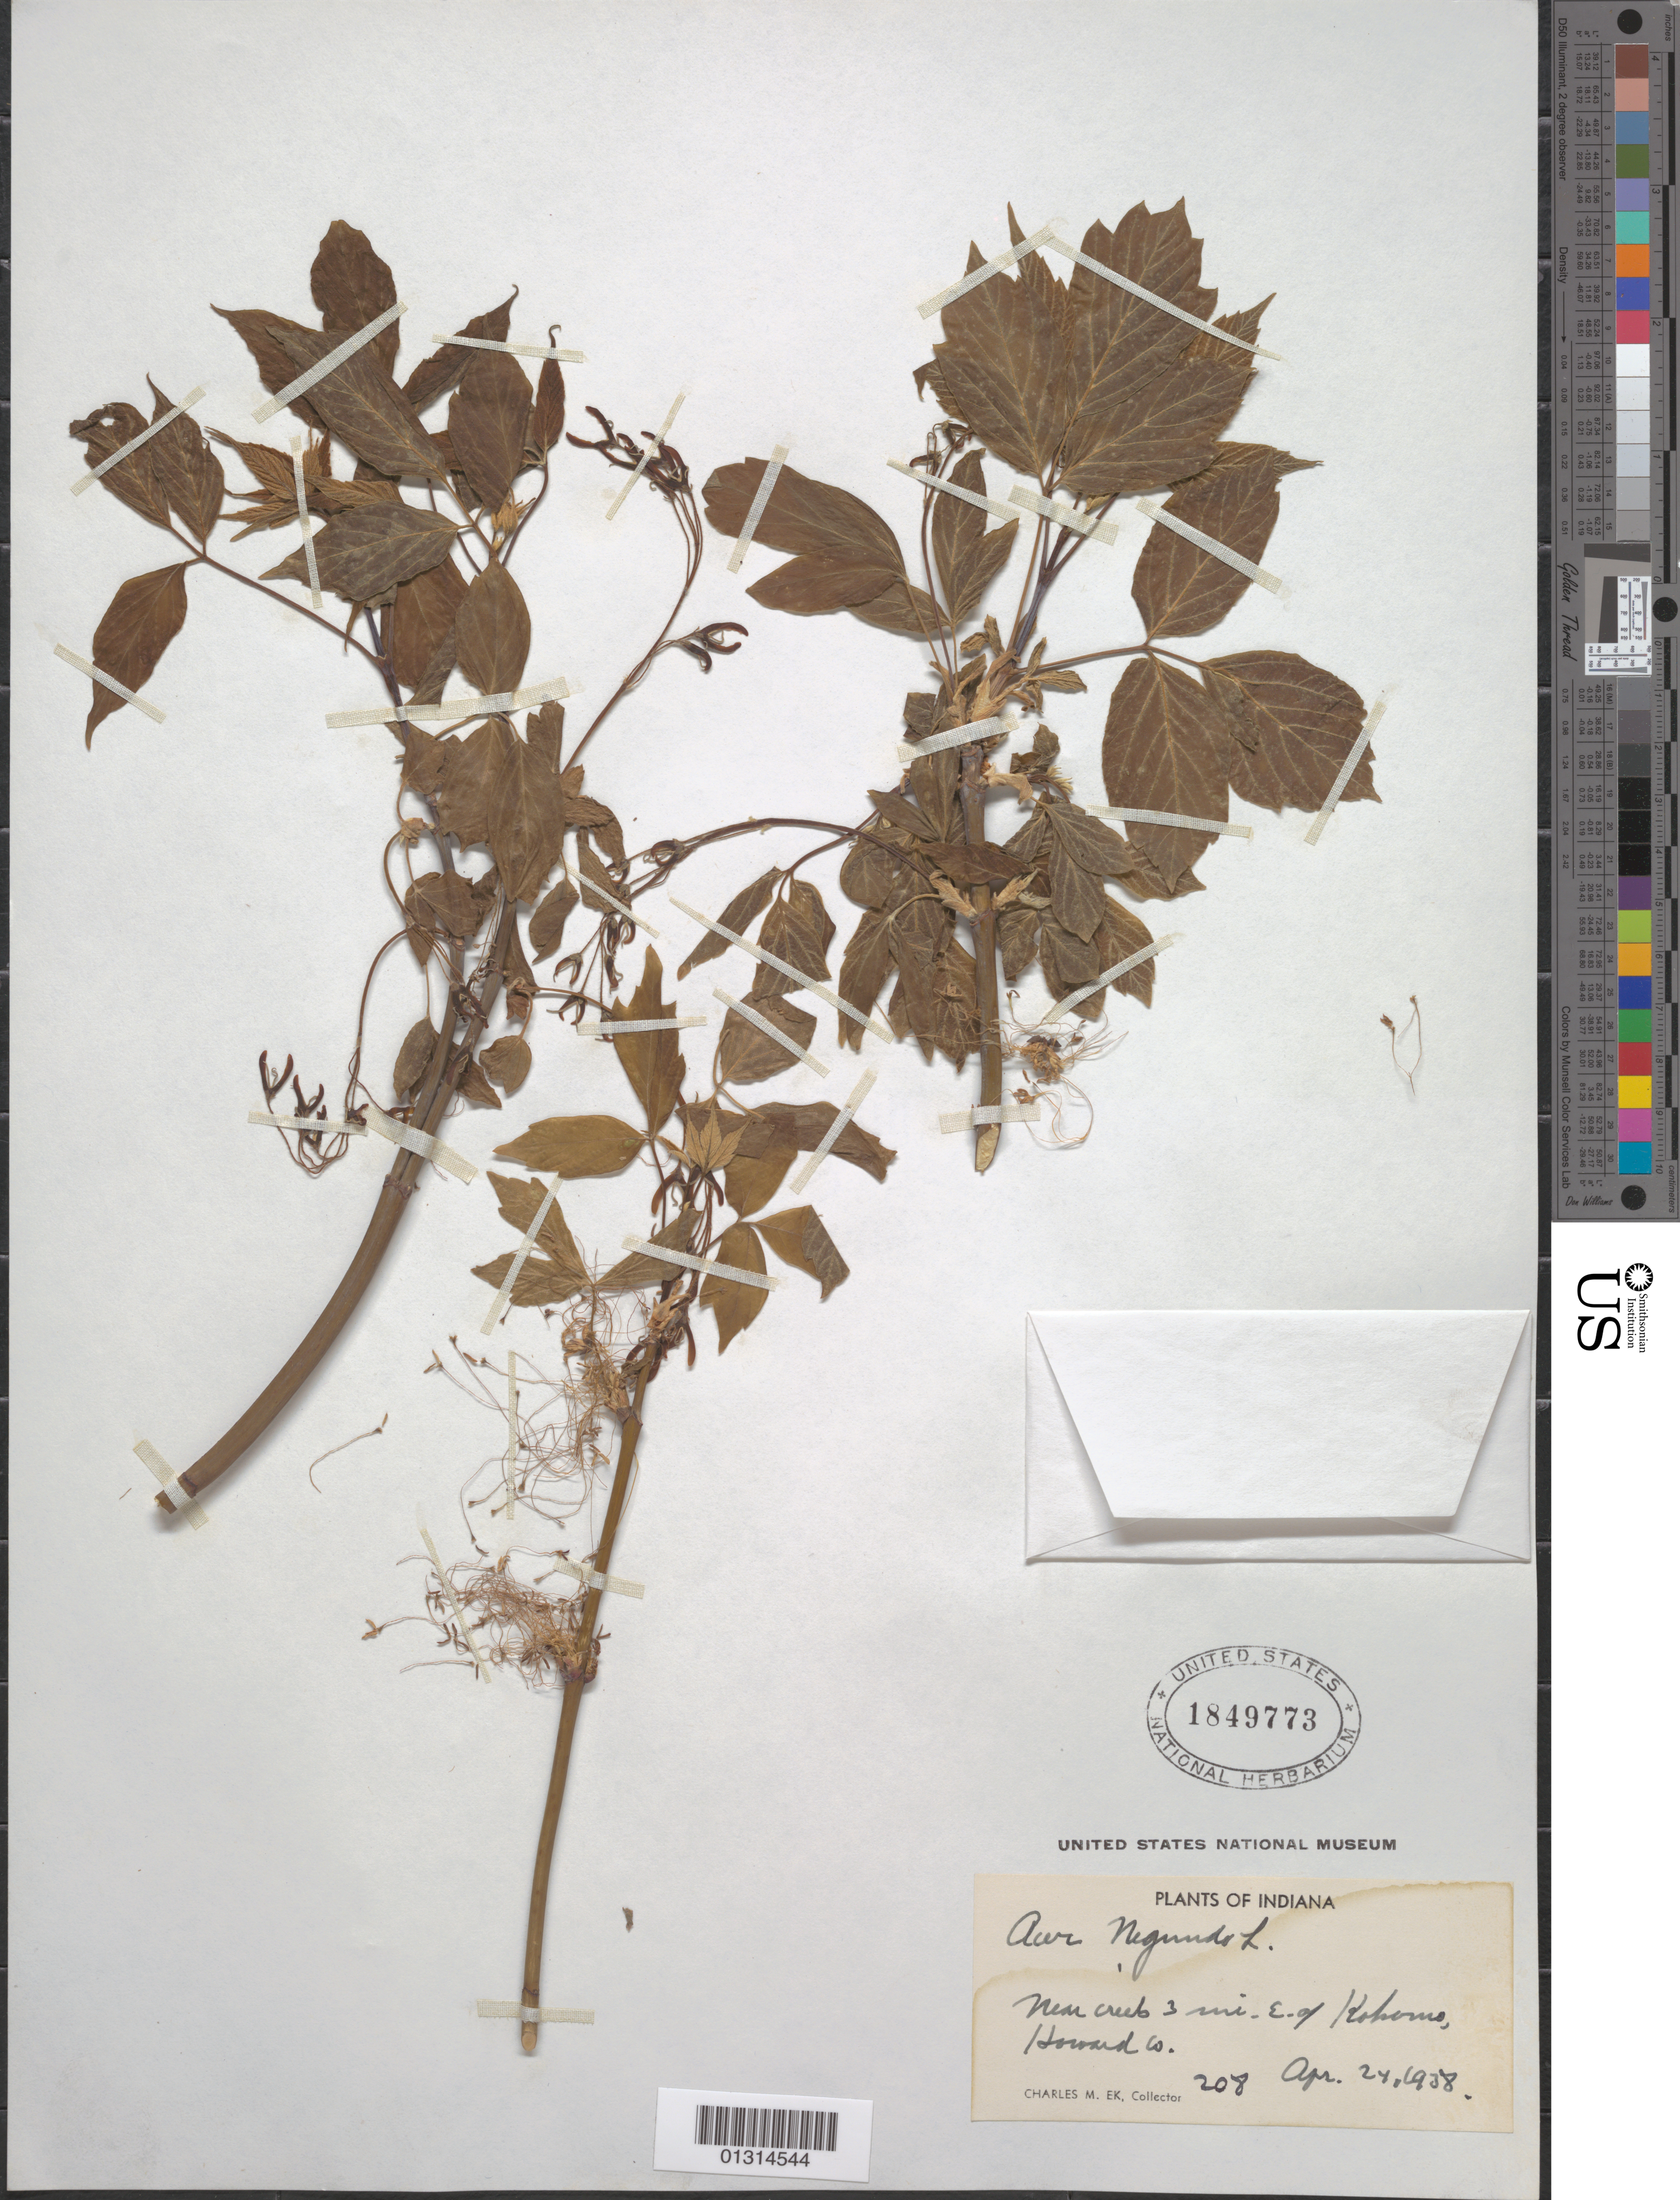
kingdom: Plantae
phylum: Tracheophyta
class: Magnoliopsida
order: Sapindales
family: Sapindaceae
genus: Acer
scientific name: Acer negundo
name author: L.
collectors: C. Ek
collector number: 208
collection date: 1958-04-24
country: United States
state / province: Indiana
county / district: Howard County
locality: Howard County, 3 miles E of Kokomo.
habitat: Near creek.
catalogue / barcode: US 1849773